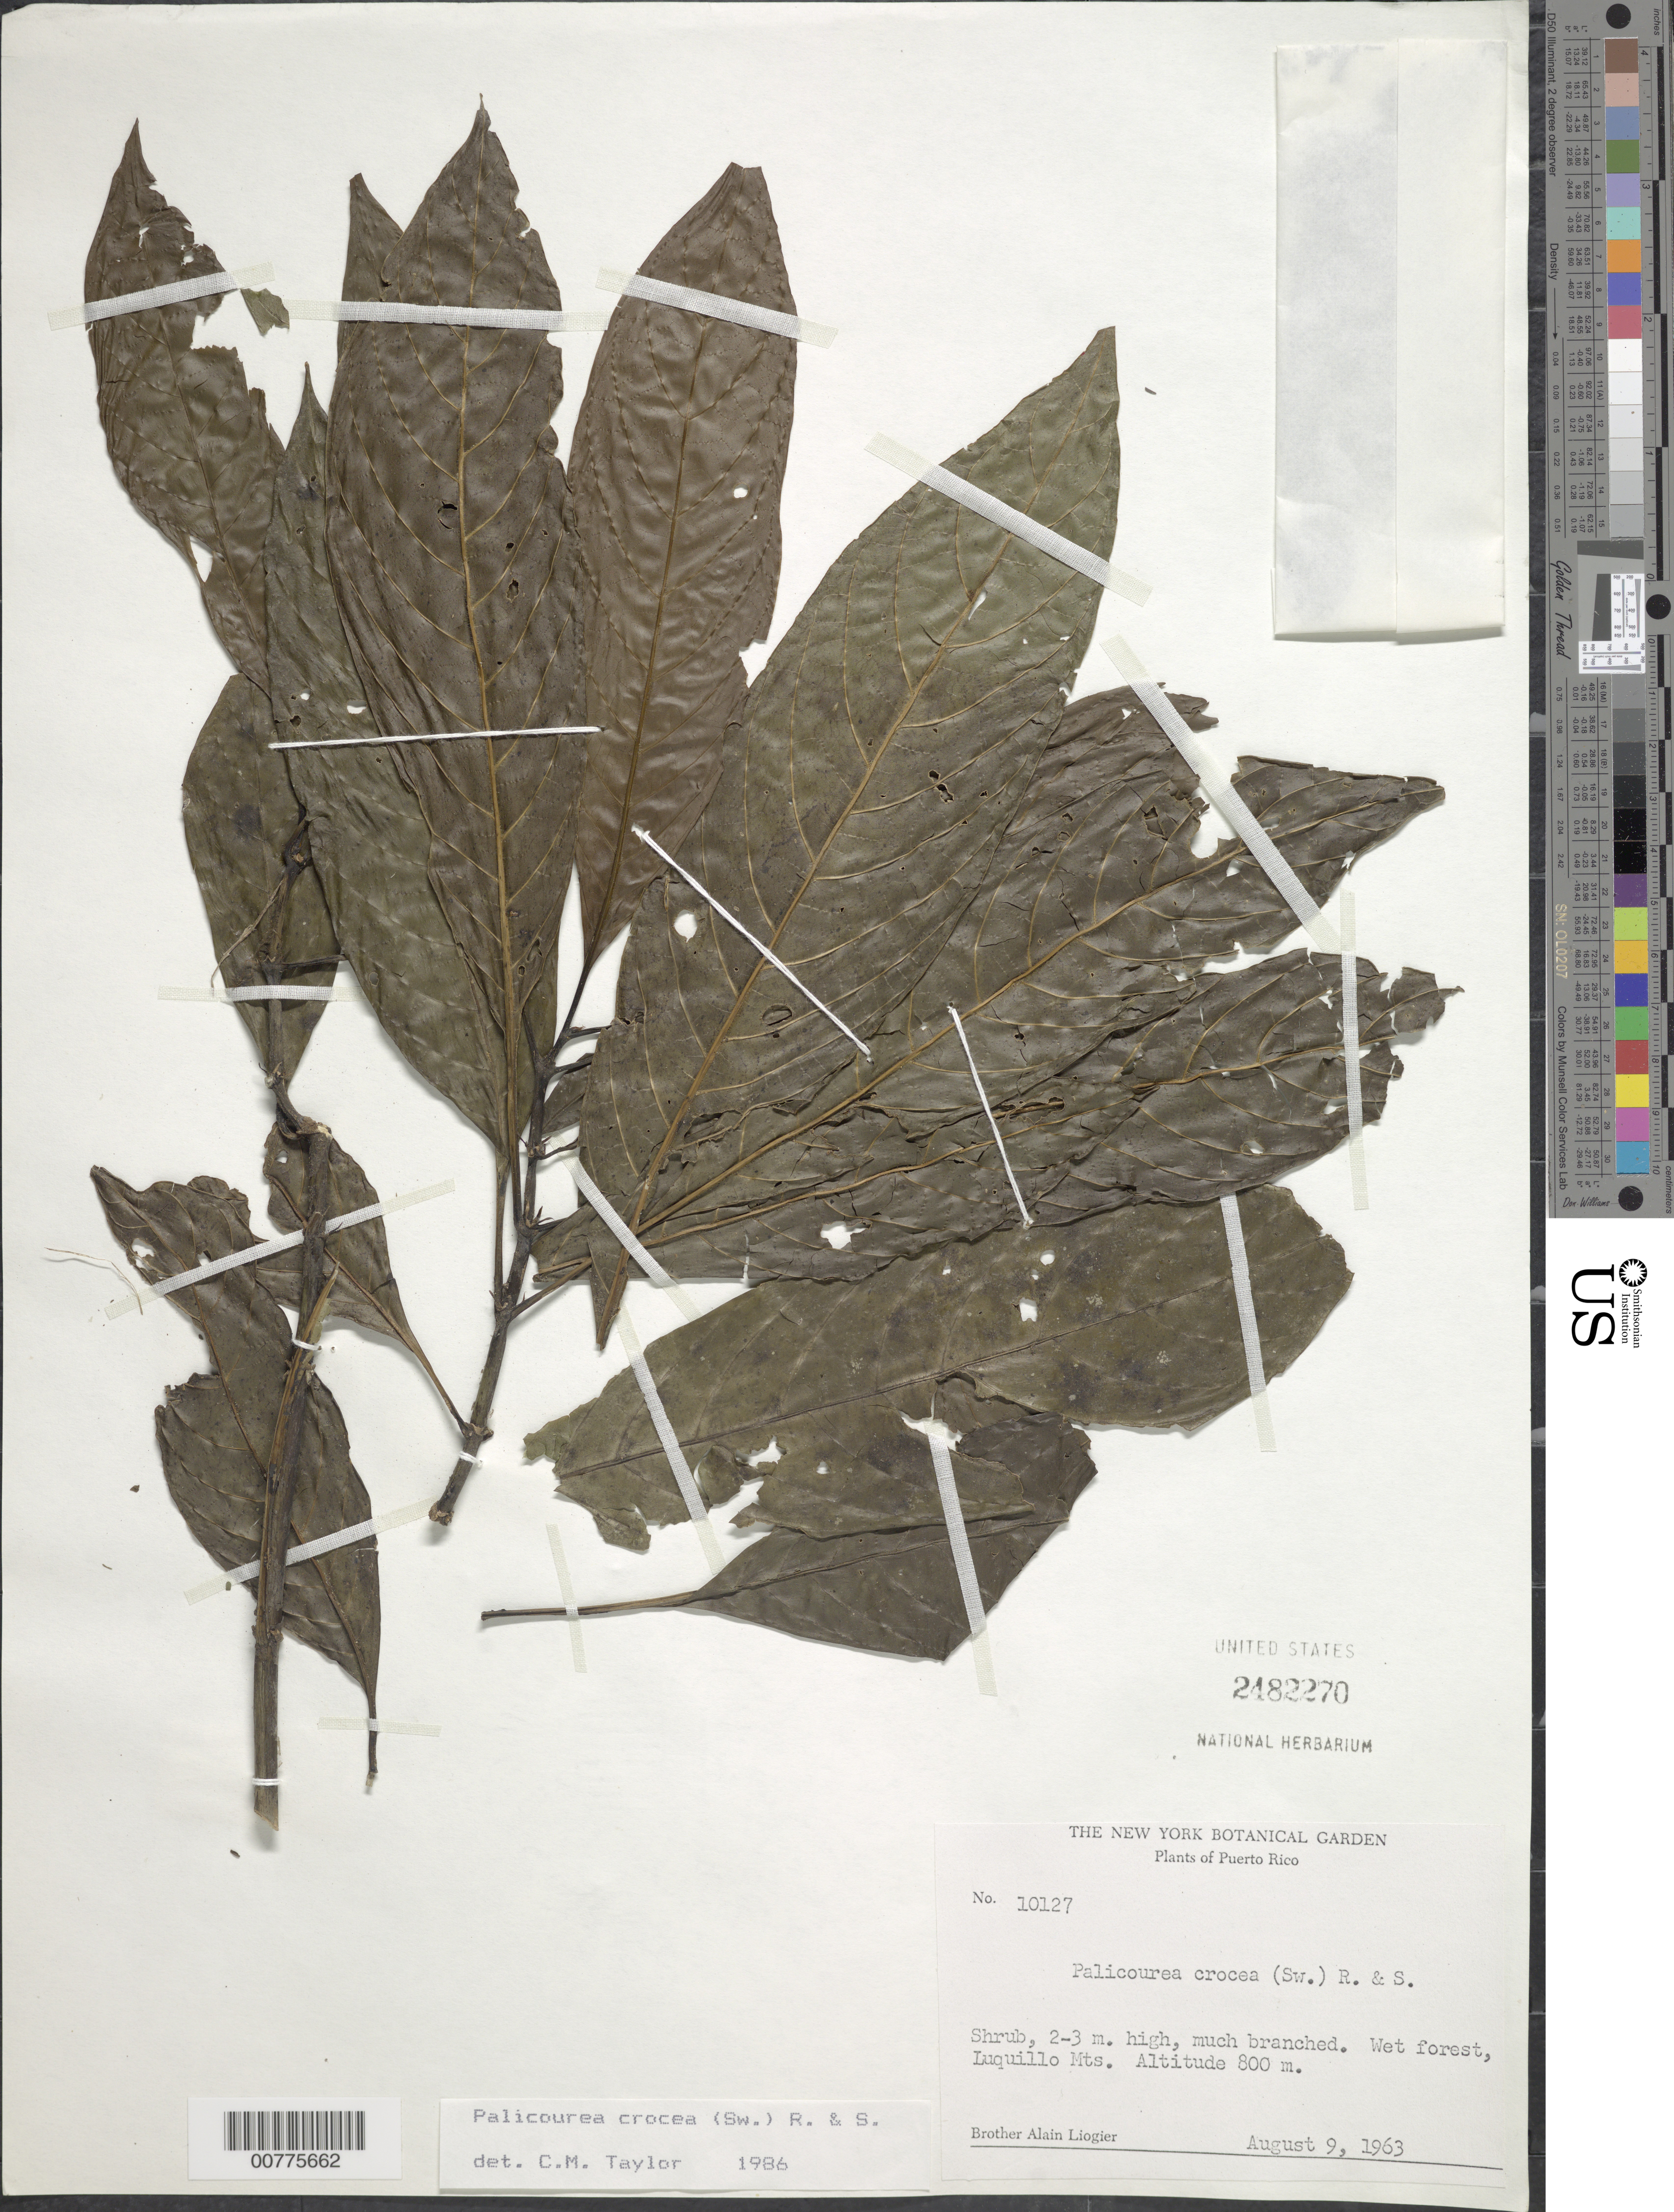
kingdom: Plantae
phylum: Tracheophyta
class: Magnoliopsida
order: Gentianales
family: Rubiaceae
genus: Palicourea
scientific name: Palicourea crocea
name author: (Sw.) Schult.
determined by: Taylor, Charlotte M.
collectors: A. H. Liogier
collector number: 10127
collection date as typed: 09 Aug 1963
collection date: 1963-08-09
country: Puerto Rico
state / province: Luquillo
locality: Luquillo Mts.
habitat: Wet forest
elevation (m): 800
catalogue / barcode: US 2482270